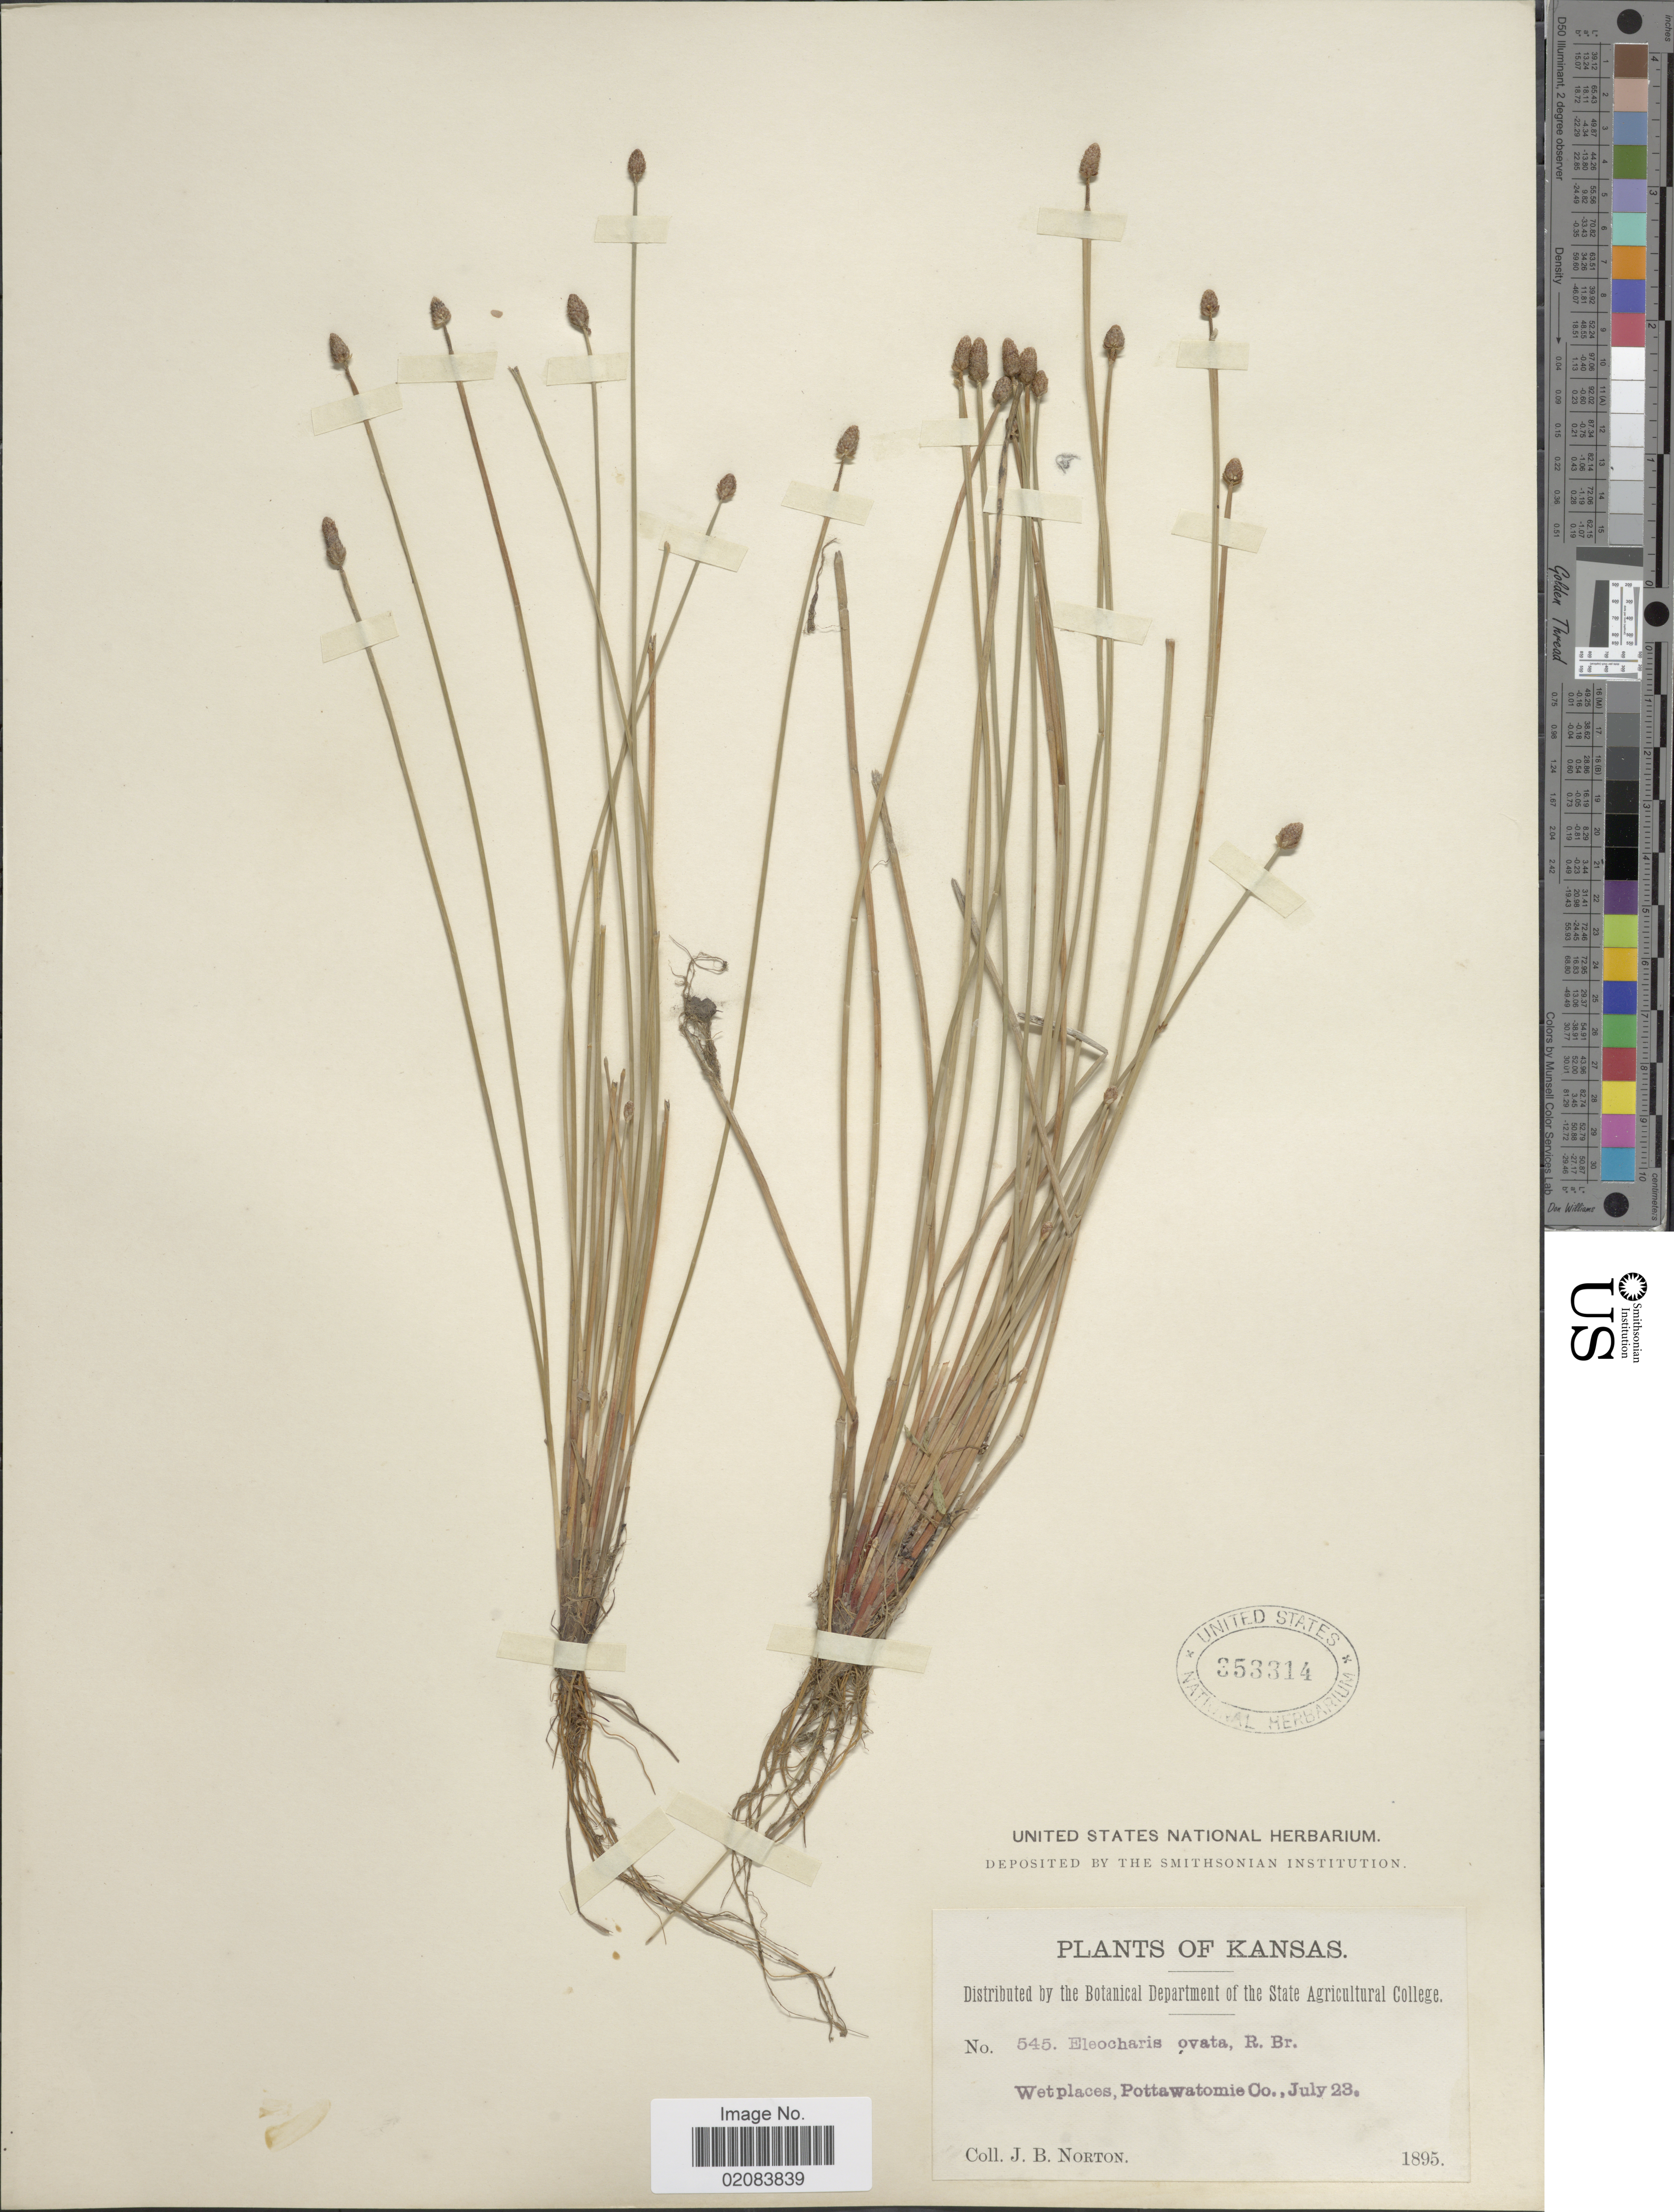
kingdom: Plantae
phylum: Tracheophyta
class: Liliopsida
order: Poales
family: Cyperaceae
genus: Eleocharis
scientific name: Eleocharis obtusa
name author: (Willd.) Schult.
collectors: J. B. Norton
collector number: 545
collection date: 1895-07-23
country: United States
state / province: Kansas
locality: Pottawatomie Co.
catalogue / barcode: US 353314